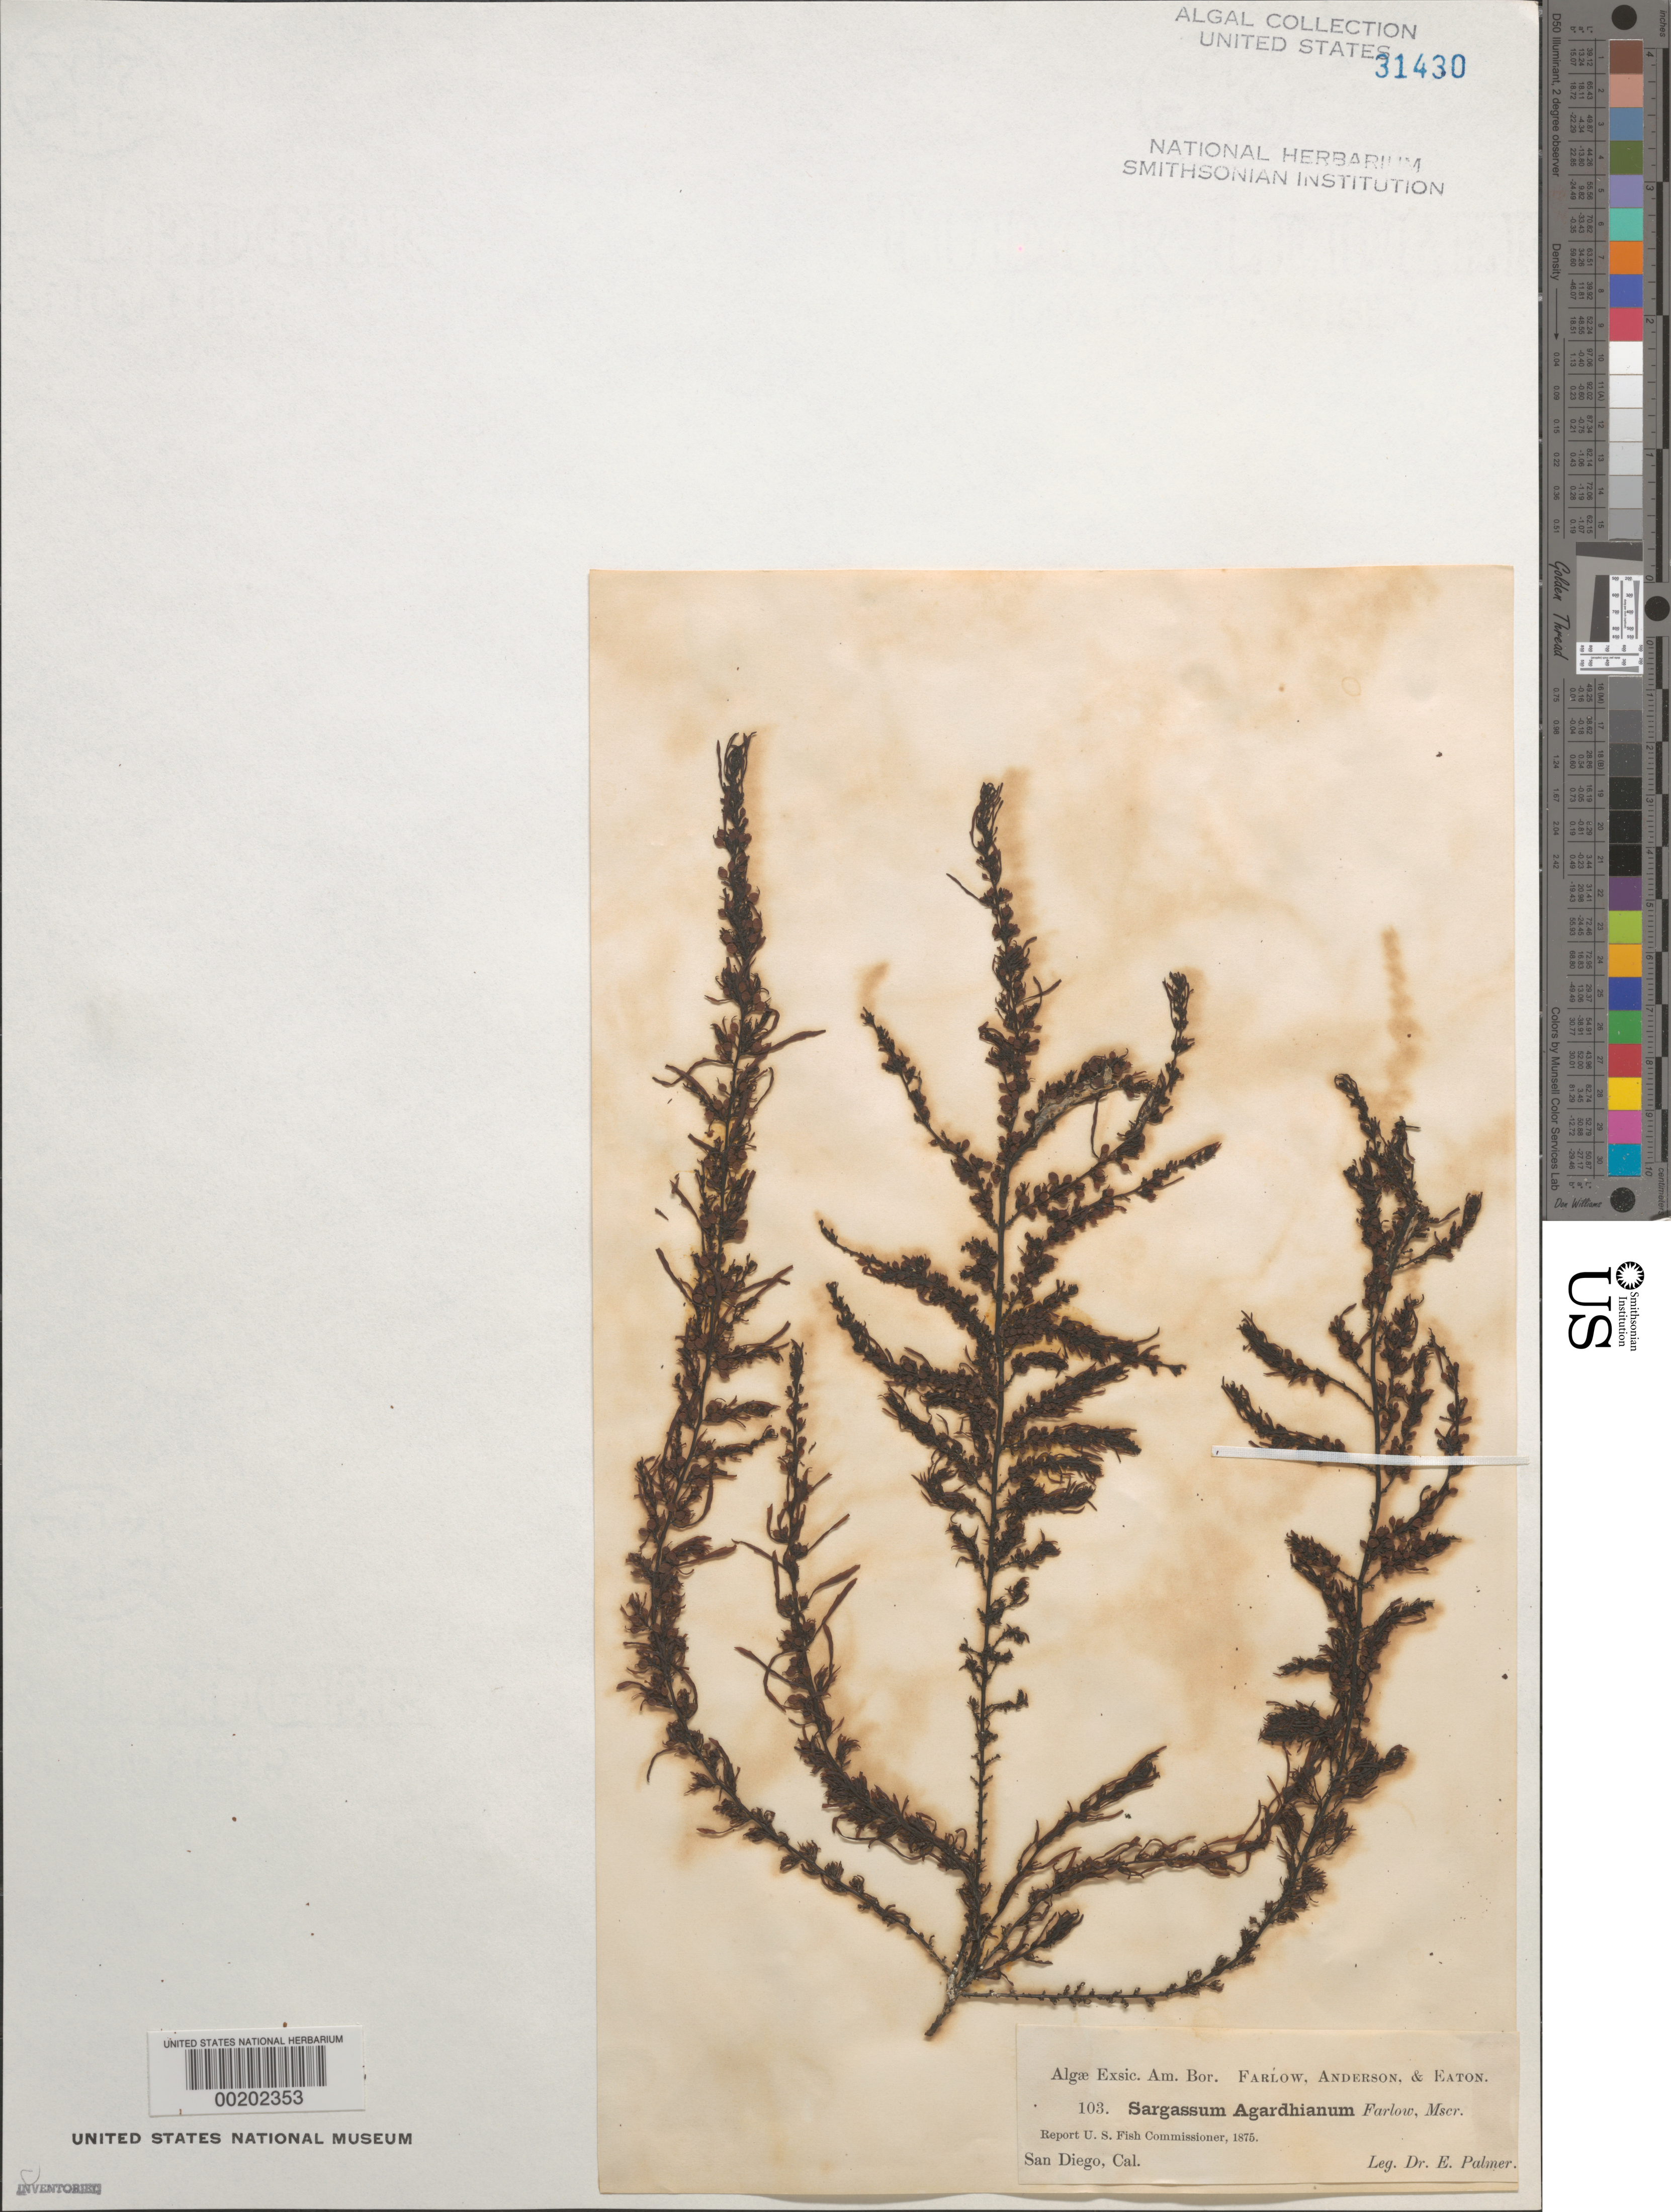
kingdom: Chromista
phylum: Ochrophyta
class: Phaeophyceae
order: Fucales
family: Sargassaceae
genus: Sargassum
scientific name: Sargassum agardhianum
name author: Farl. in J. Agardh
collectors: E. Palmer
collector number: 103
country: United States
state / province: California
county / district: San Diego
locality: San Diego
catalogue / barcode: US 31430